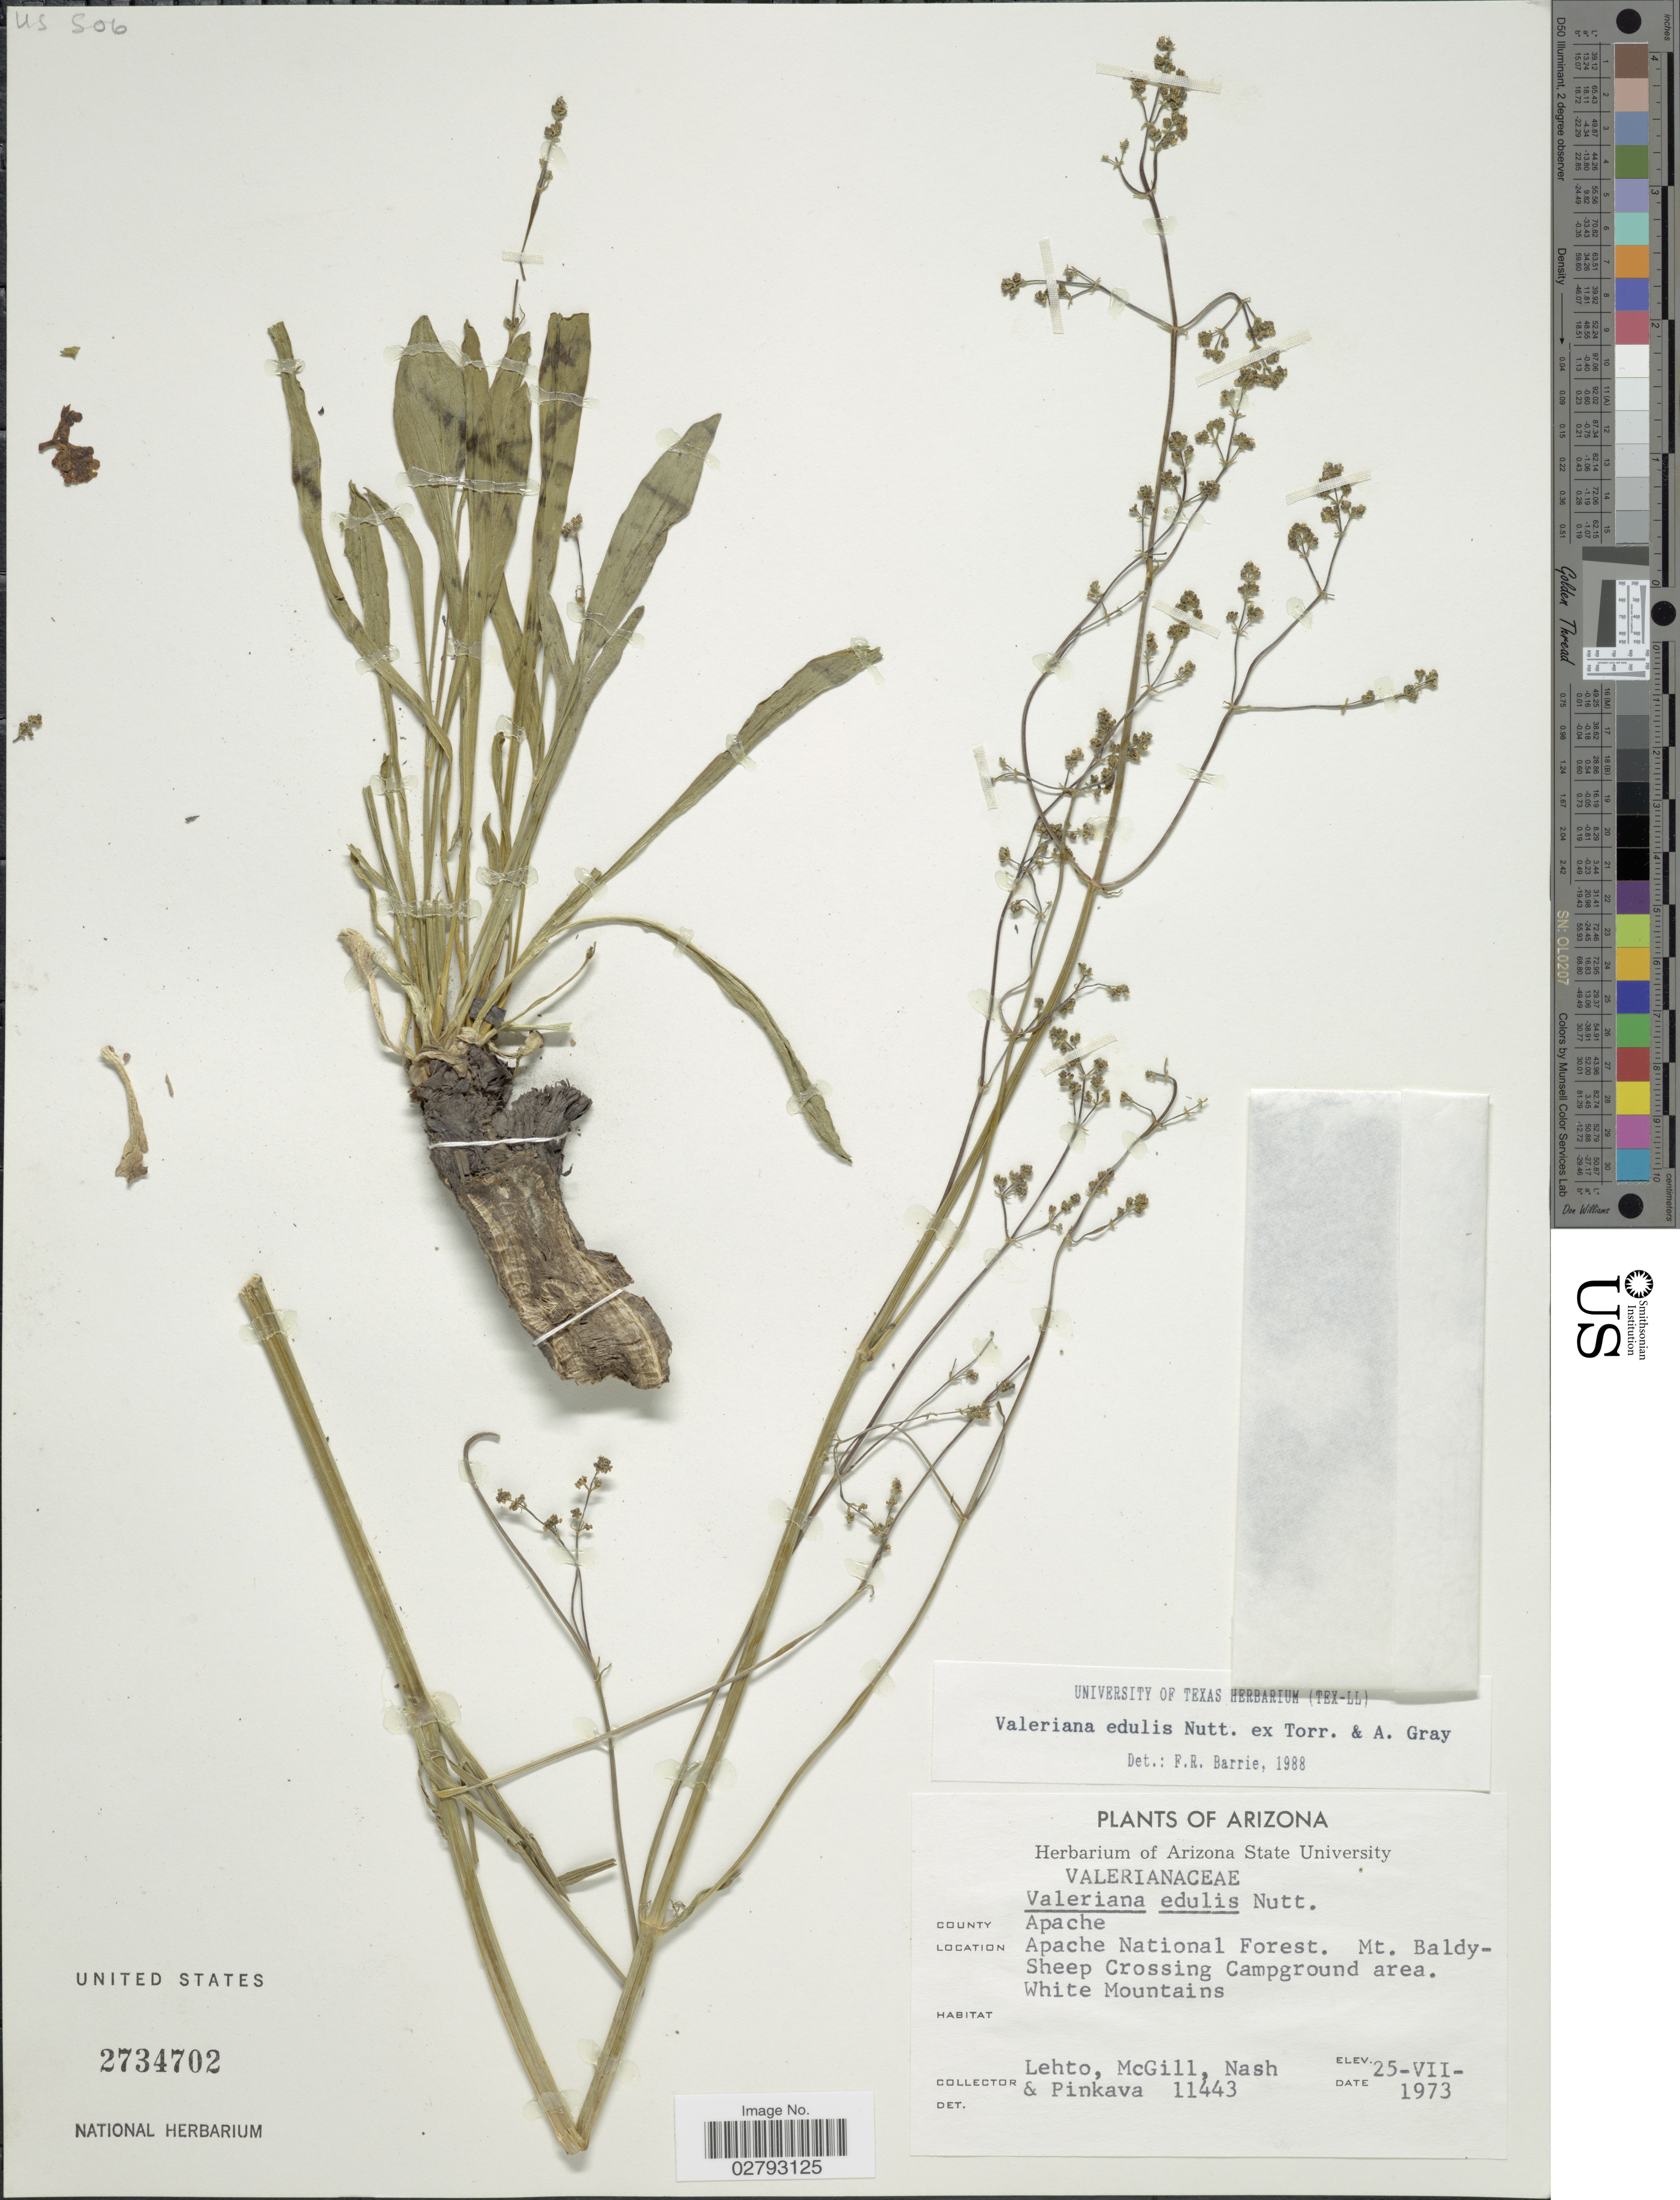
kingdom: Plantae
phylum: Tracheophyta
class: Magnoliopsida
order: Dipsacales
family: Caprifoliaceae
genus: Valeriana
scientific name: Valeriana edulis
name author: Nutt.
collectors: -. Lehto, -. McGill, -- Nash & -. Pinkava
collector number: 11443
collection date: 1973-07-25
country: United States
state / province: Arizona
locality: County Apache. Apache National Forest. Mt. Baldy-Sheep Crossing Campground area. White Mountains.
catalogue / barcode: US 2734702